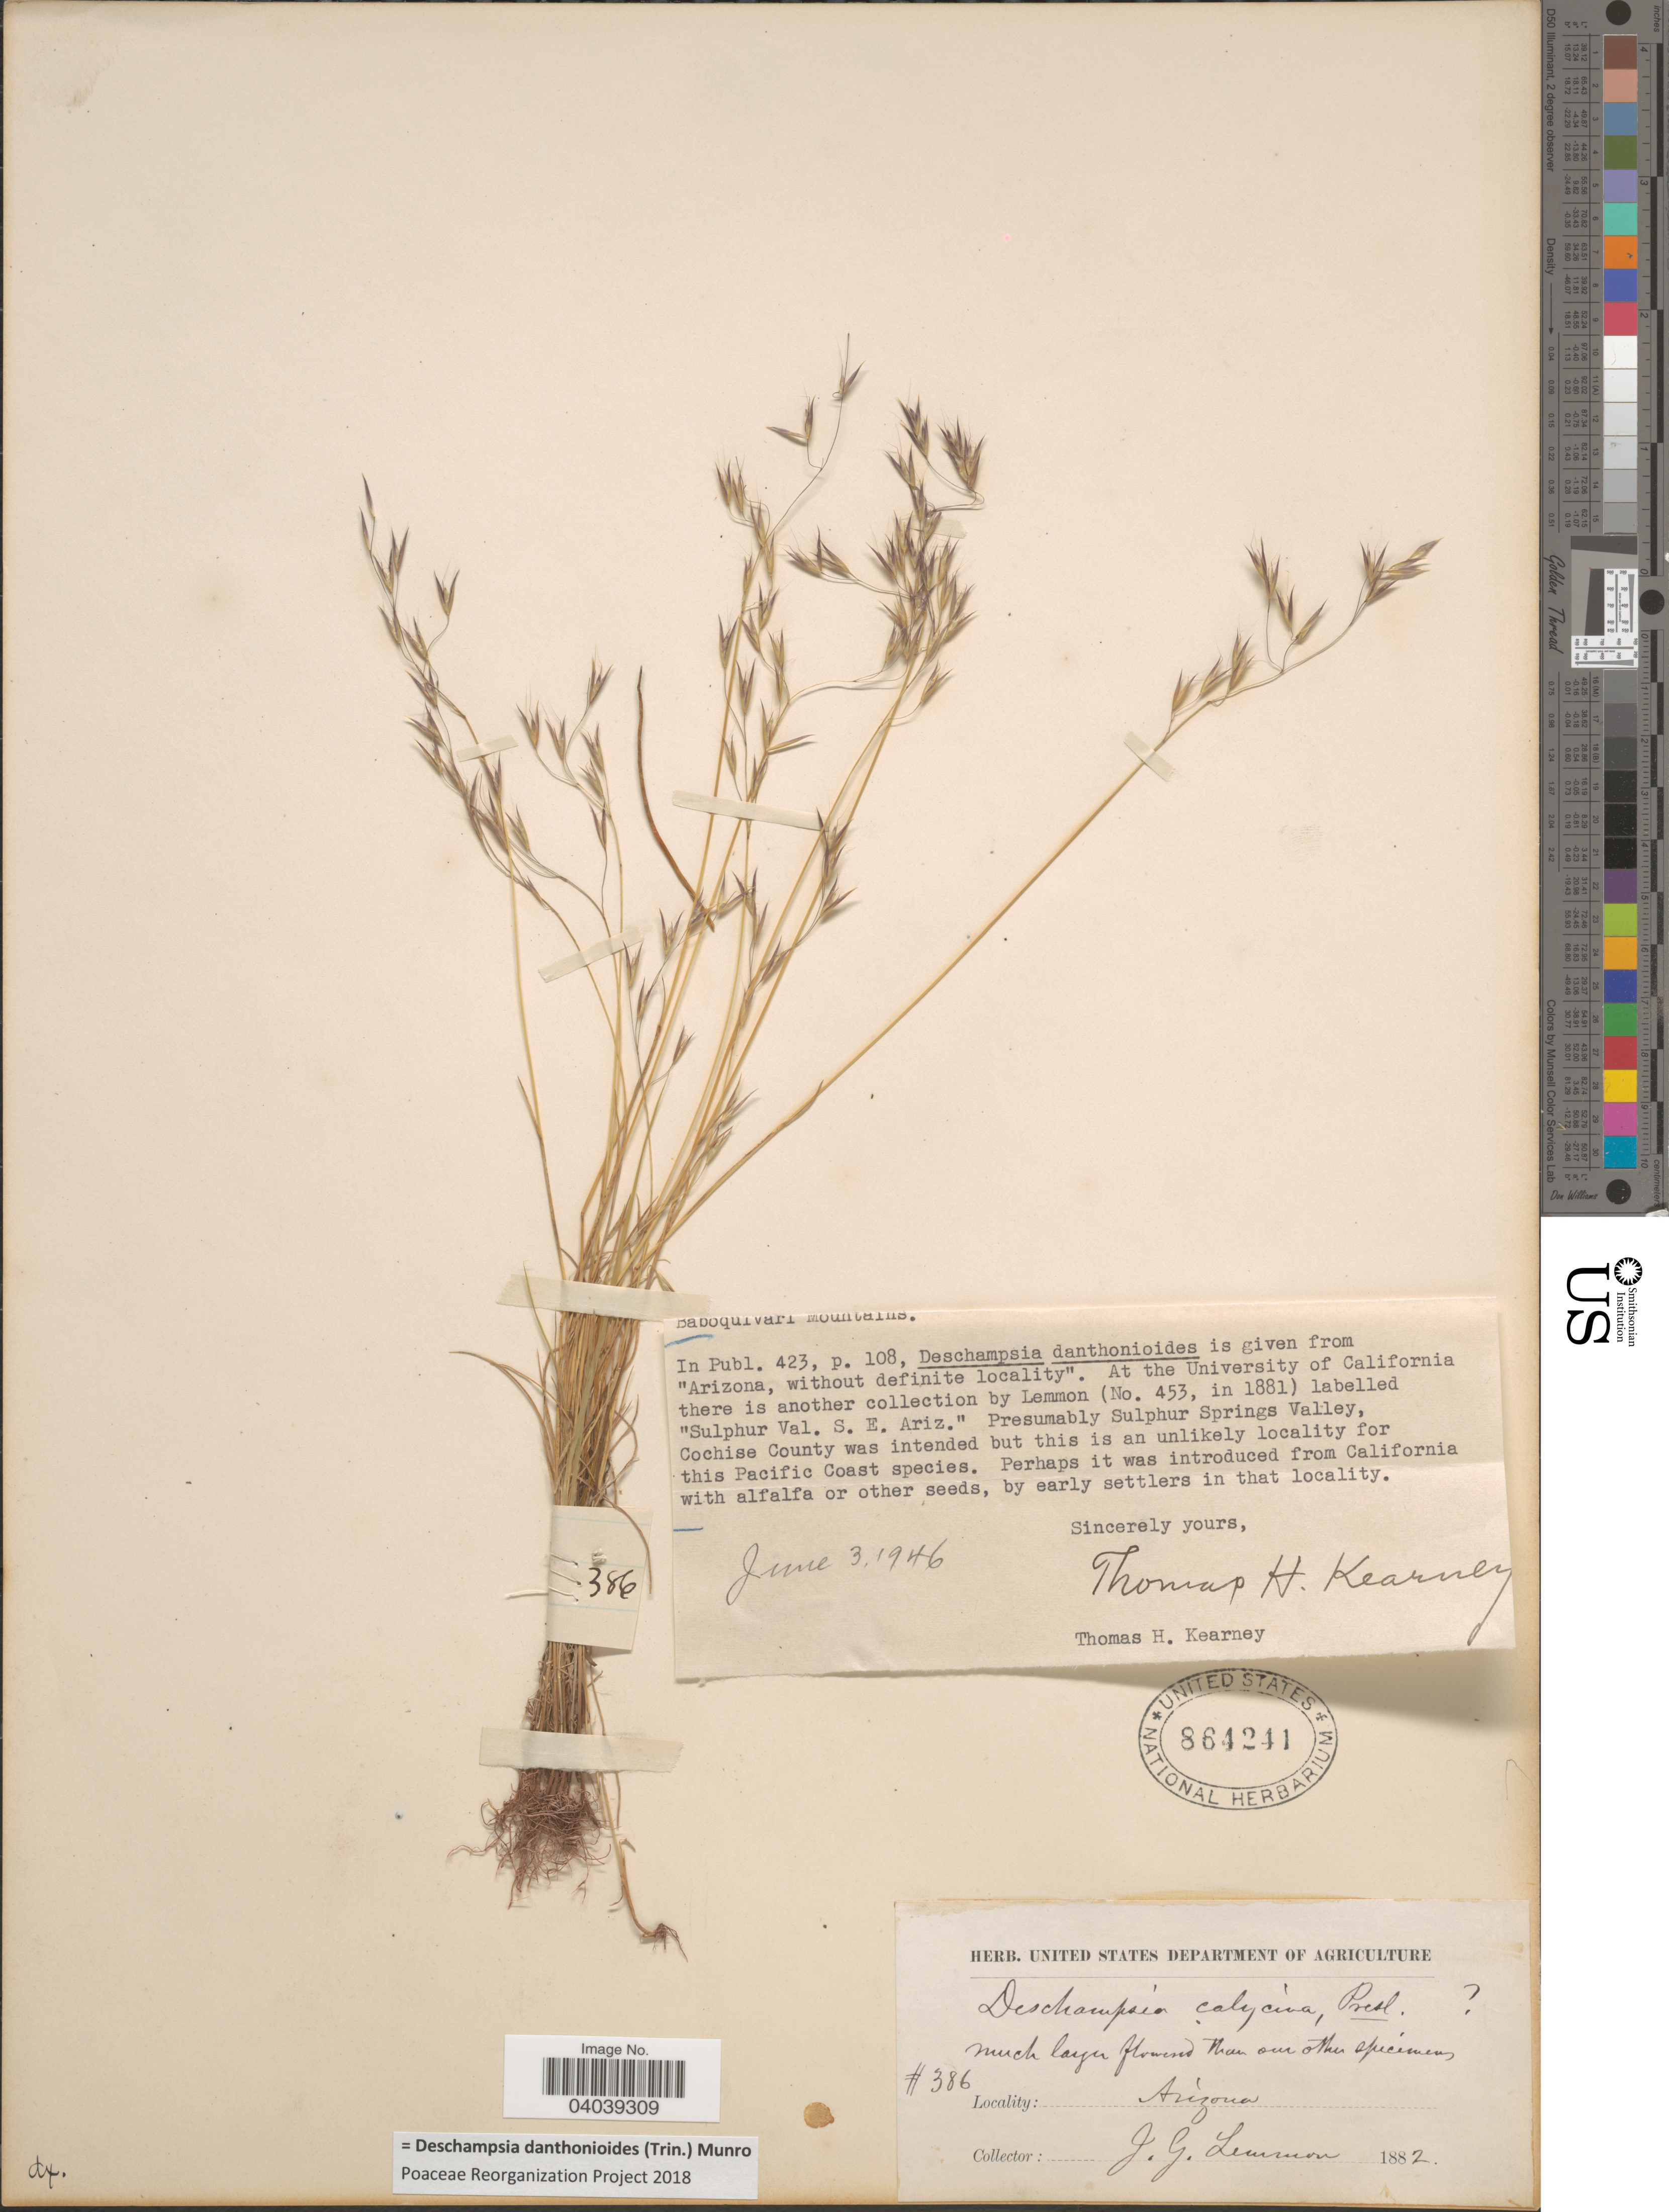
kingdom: Plantae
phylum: Tracheophyta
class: Liliopsida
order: Poales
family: Poaceae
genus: Deschampsia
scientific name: Deschampsia danthonioides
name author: (Trin.) Munro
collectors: J. Lemmon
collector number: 386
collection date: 1882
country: United States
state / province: Arizona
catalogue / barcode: US 864241